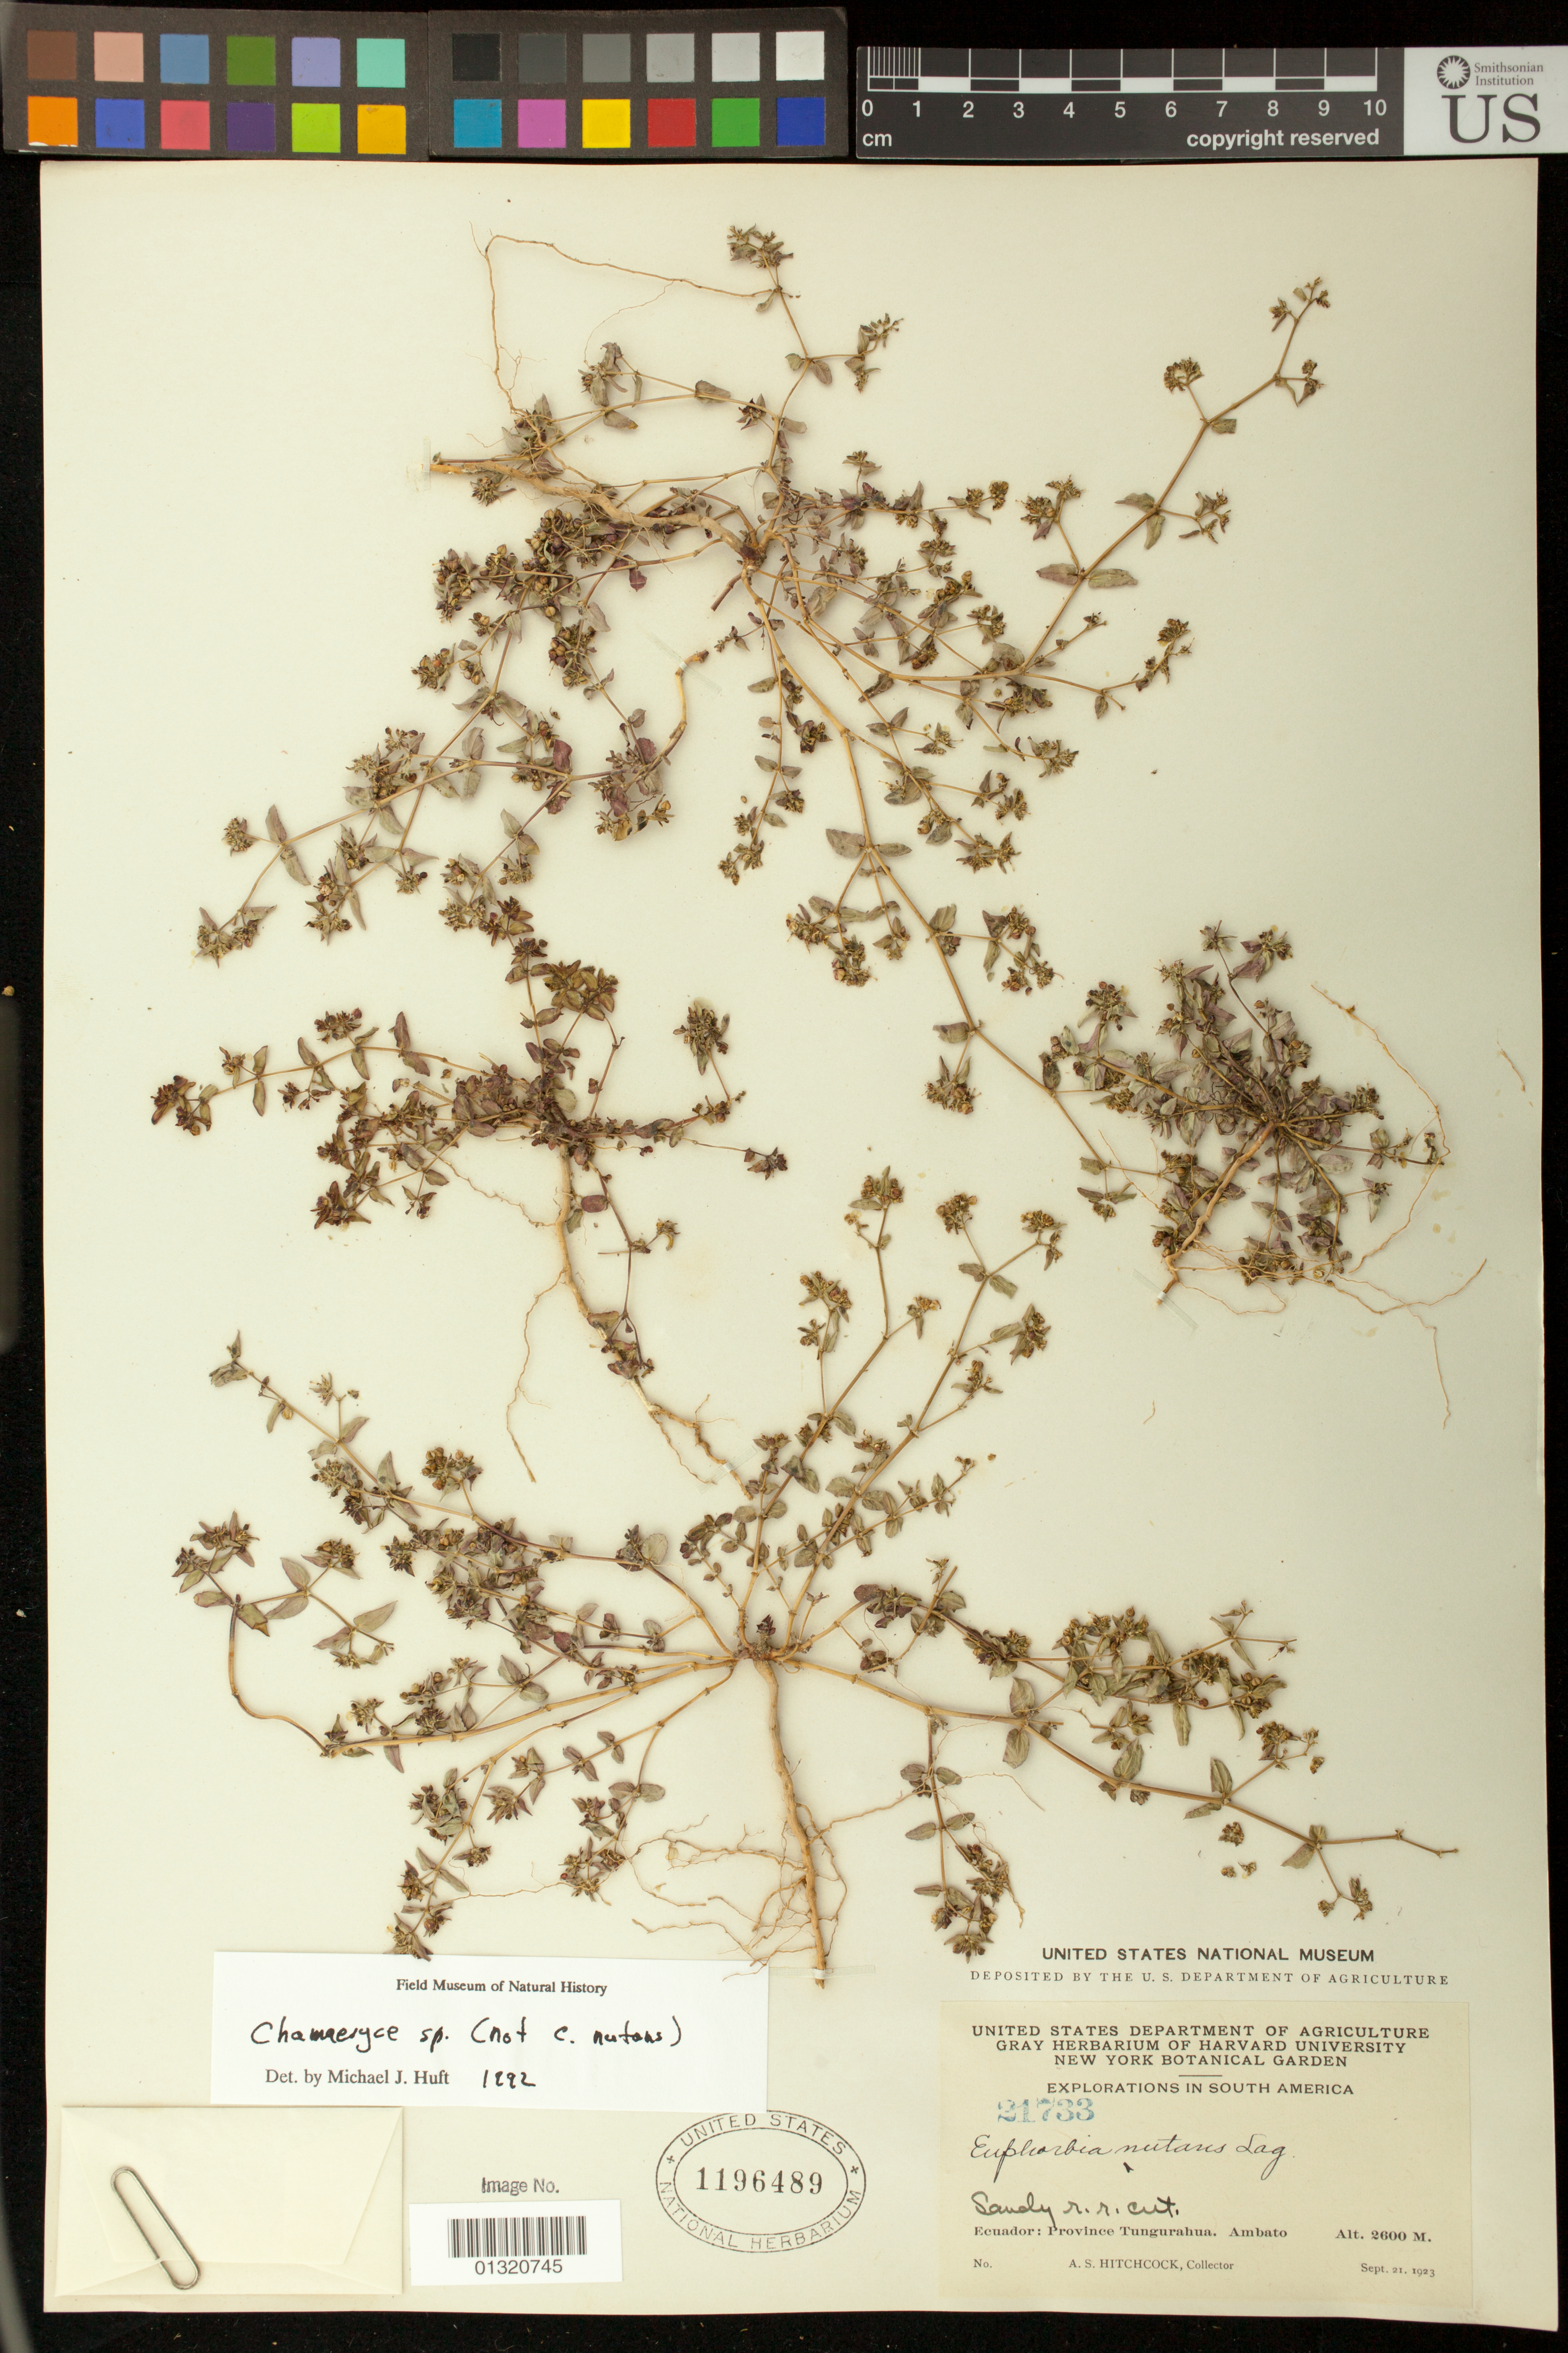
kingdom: Plantae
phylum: Tracheophyta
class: Magnoliopsida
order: Malpighiales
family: Euphorbiaceae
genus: Euphorbia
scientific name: Euphorbia sp.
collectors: A. S. Hitchcock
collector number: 21733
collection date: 1923-09-21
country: Ecuador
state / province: Tungurahua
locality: Ambato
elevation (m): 2600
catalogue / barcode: US 1196489